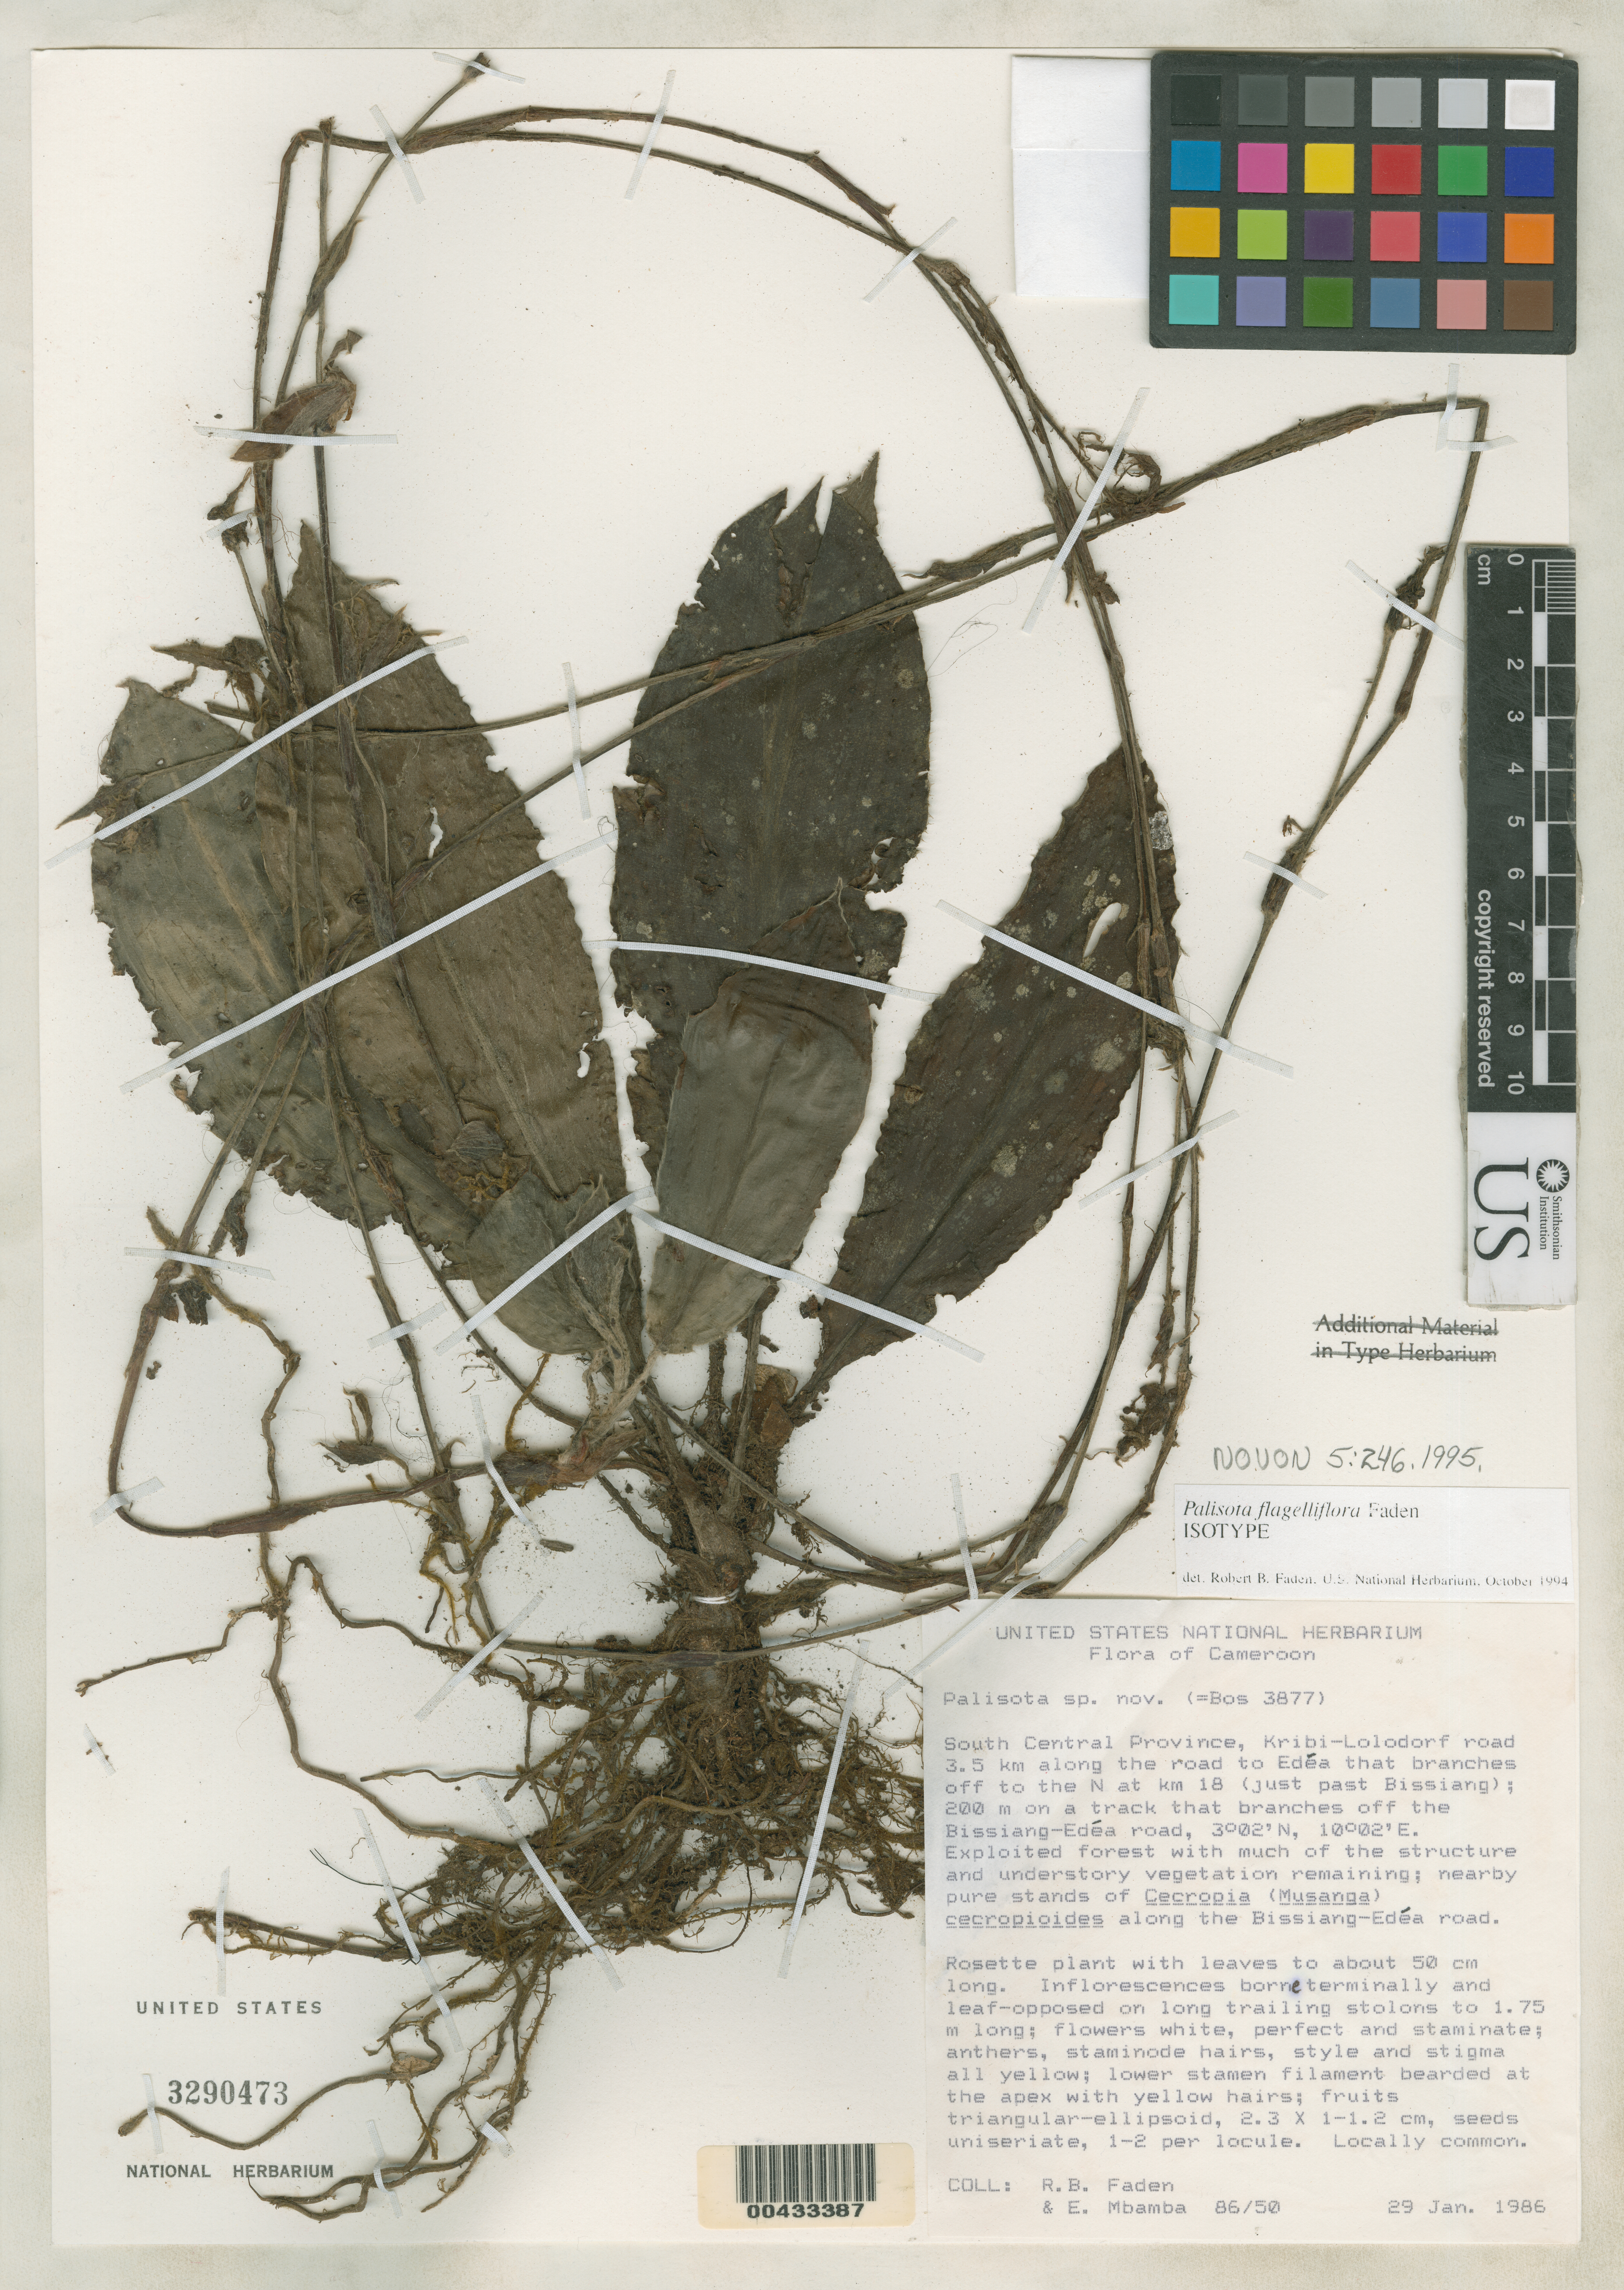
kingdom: Plantae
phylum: Tracheophyta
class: Liliopsida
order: Commelinales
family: Commelinaceae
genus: Palisota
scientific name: Palisota flagelliflora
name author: Faden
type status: Isotype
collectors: R. B. Faden & E. Mbamba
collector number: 86/50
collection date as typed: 29 Jan 1986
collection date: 1986-01-29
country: Cameroon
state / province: Sud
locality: Kribi-Lolodorf road 3.5 km along the road to Edea that branches off to the N at km 18 (just past Bissiang); 200 m on a track that branches off the Bissiang-Edea road.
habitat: Exploited forest.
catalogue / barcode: US 3290473